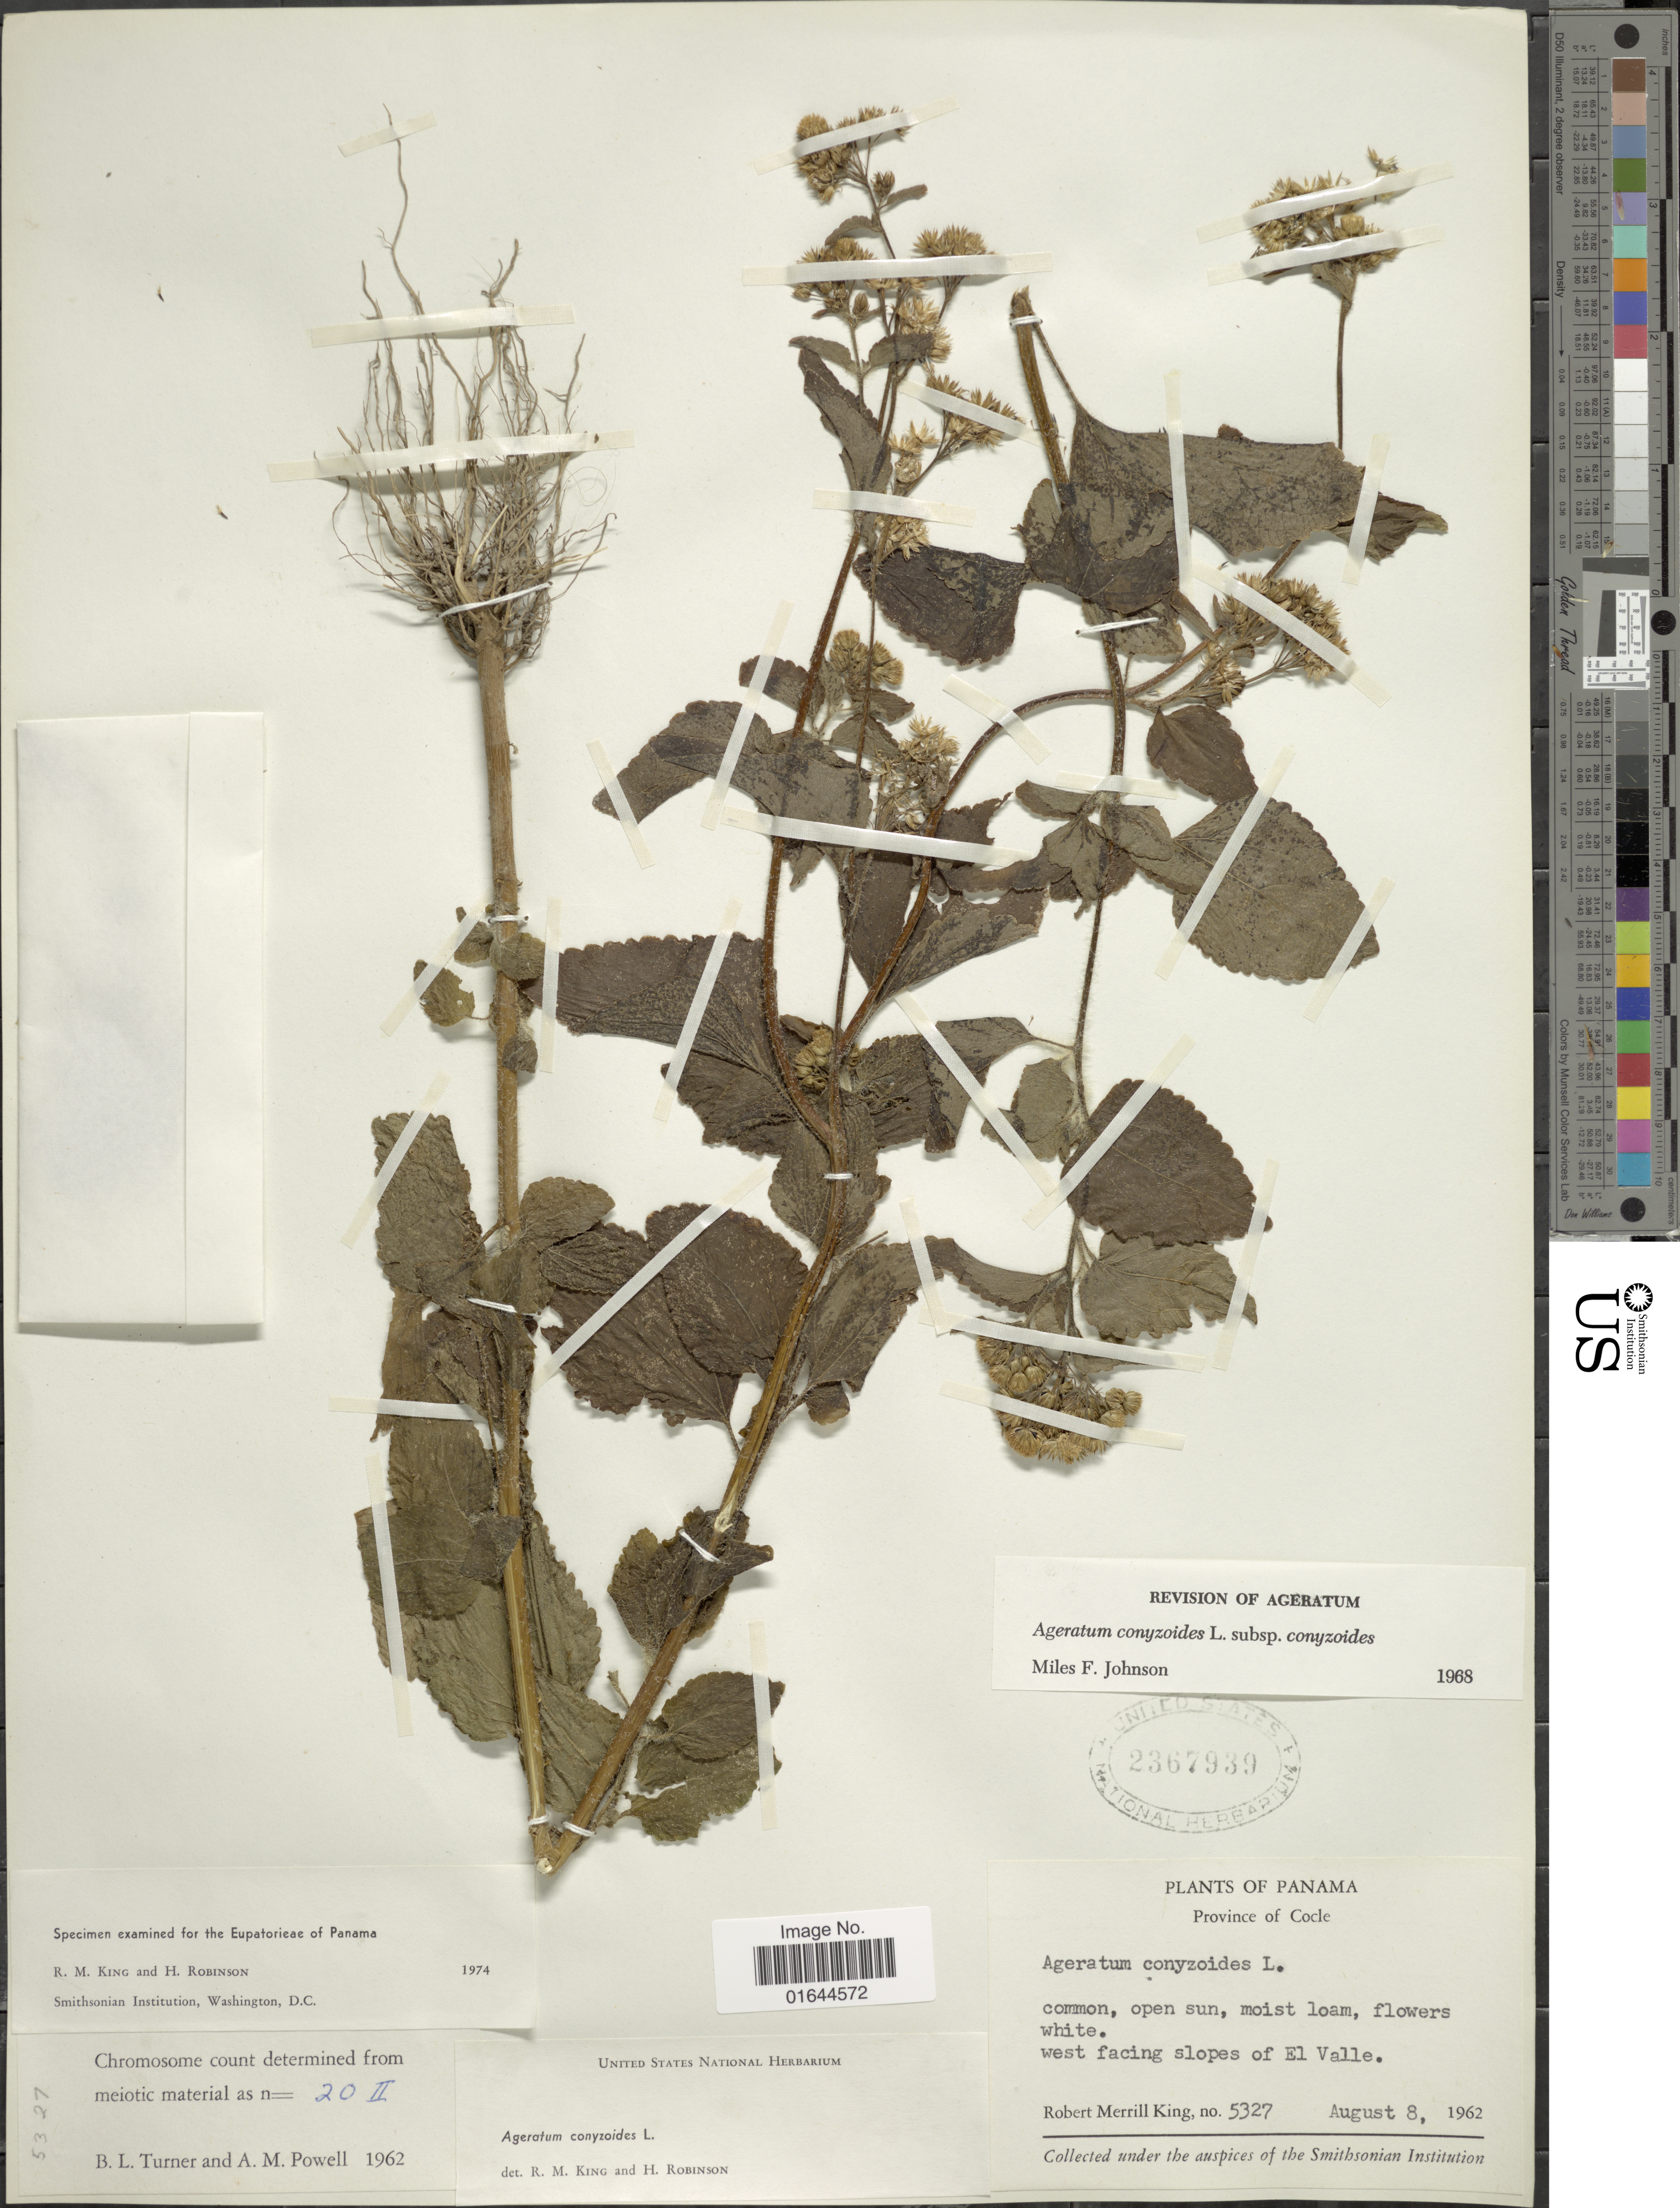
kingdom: Plantae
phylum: Tracheophyta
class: Magnoliopsida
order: Asterales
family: Asteraceae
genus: Ageratum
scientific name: Ageratum conyzoides subsp. conyzoides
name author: L.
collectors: R. M. King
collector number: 5327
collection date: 1962-08-08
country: Panama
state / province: Coclé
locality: Province of Cocle. West facing slopes of El Valle.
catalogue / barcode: US 2367939